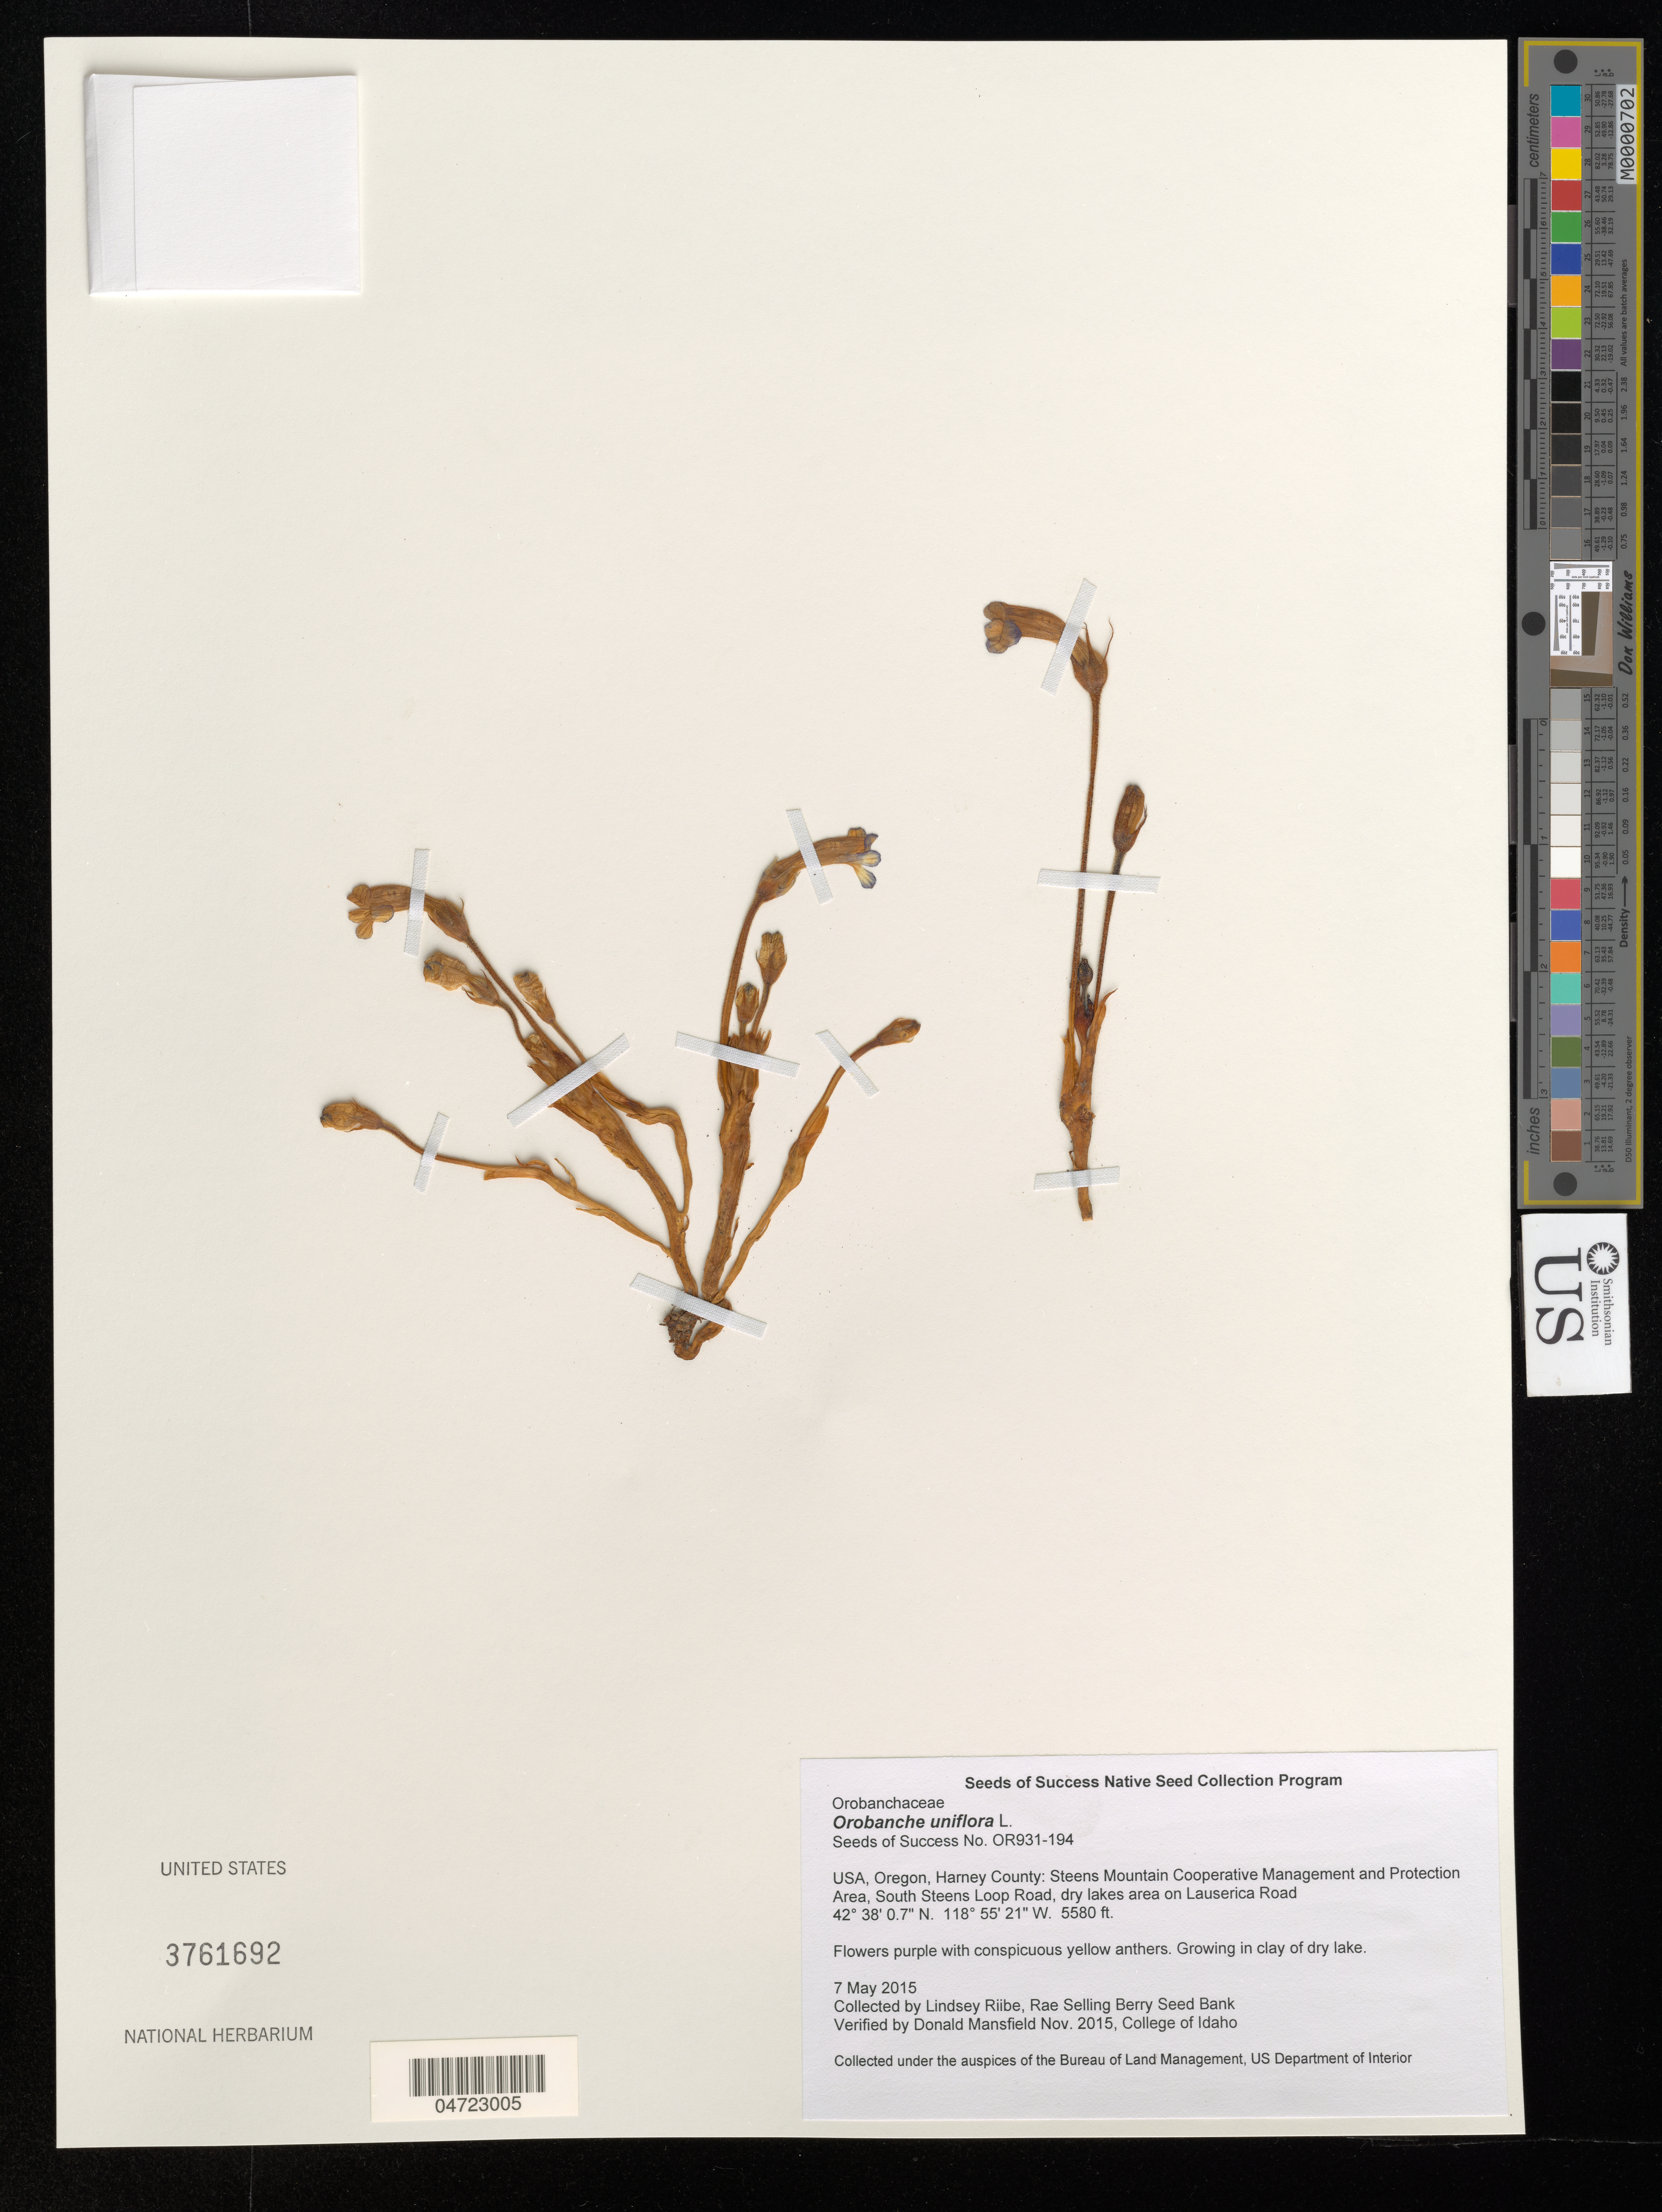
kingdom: Plantae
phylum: Tracheophyta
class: Magnoliopsida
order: Lamiales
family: Orobanchaceae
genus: Orobanche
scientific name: Orobanche uniflora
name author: L.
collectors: L. Riibe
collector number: OR931-194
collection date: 2015-05-07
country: United States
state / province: Oregon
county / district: Harney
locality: Harney County: Steens Mountain Cooperative Management and Protection Area, South Steens Loop Road, dry lakes area on Lauserica Road.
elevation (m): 1701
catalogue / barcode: US 3761692